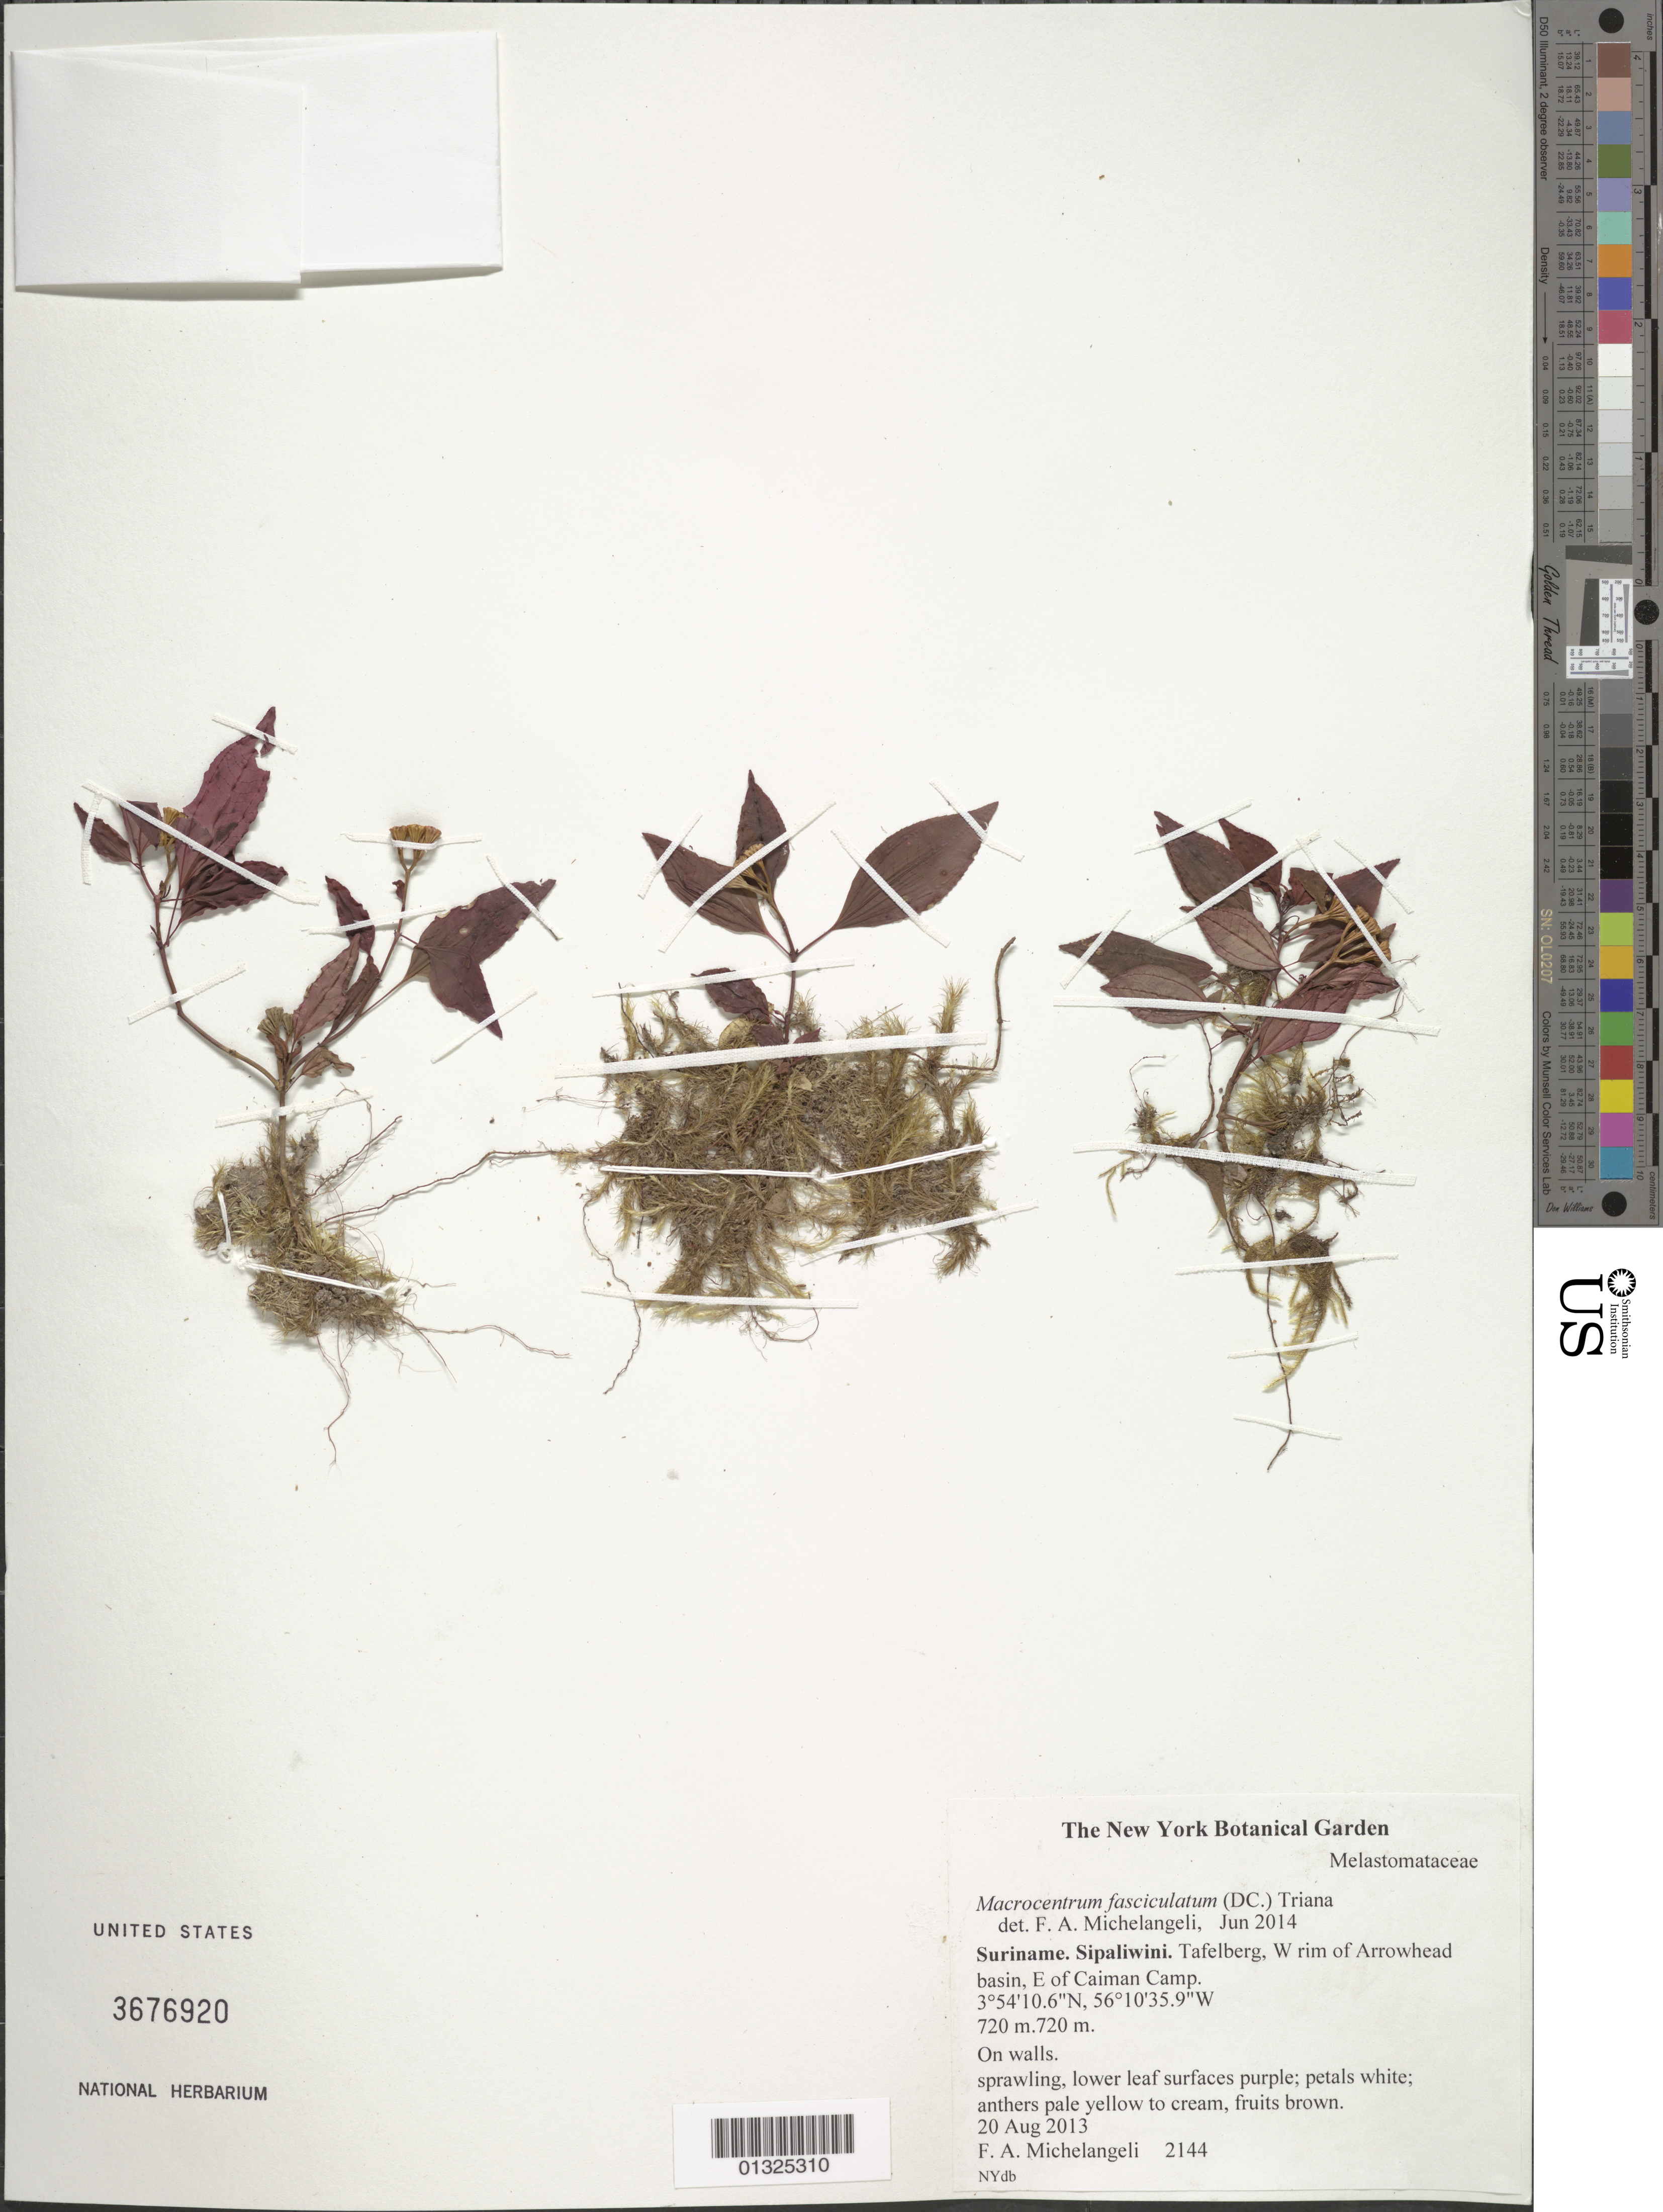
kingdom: Plantae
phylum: Tracheophyta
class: Magnoliopsida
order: Myrtales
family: Melastomataceae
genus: Macrocentrum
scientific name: Macrocentrum fasciculatum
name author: (Rich. ex DC.) Triana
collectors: F. A. Michelangeli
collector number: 2144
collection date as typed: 20 Aug 2013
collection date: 2013-08-20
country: Suriname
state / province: Sipaliwini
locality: Tafelberg, W rim of Arrowhead basin, E of Caiman Camp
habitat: on walls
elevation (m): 720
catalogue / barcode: US 3676920